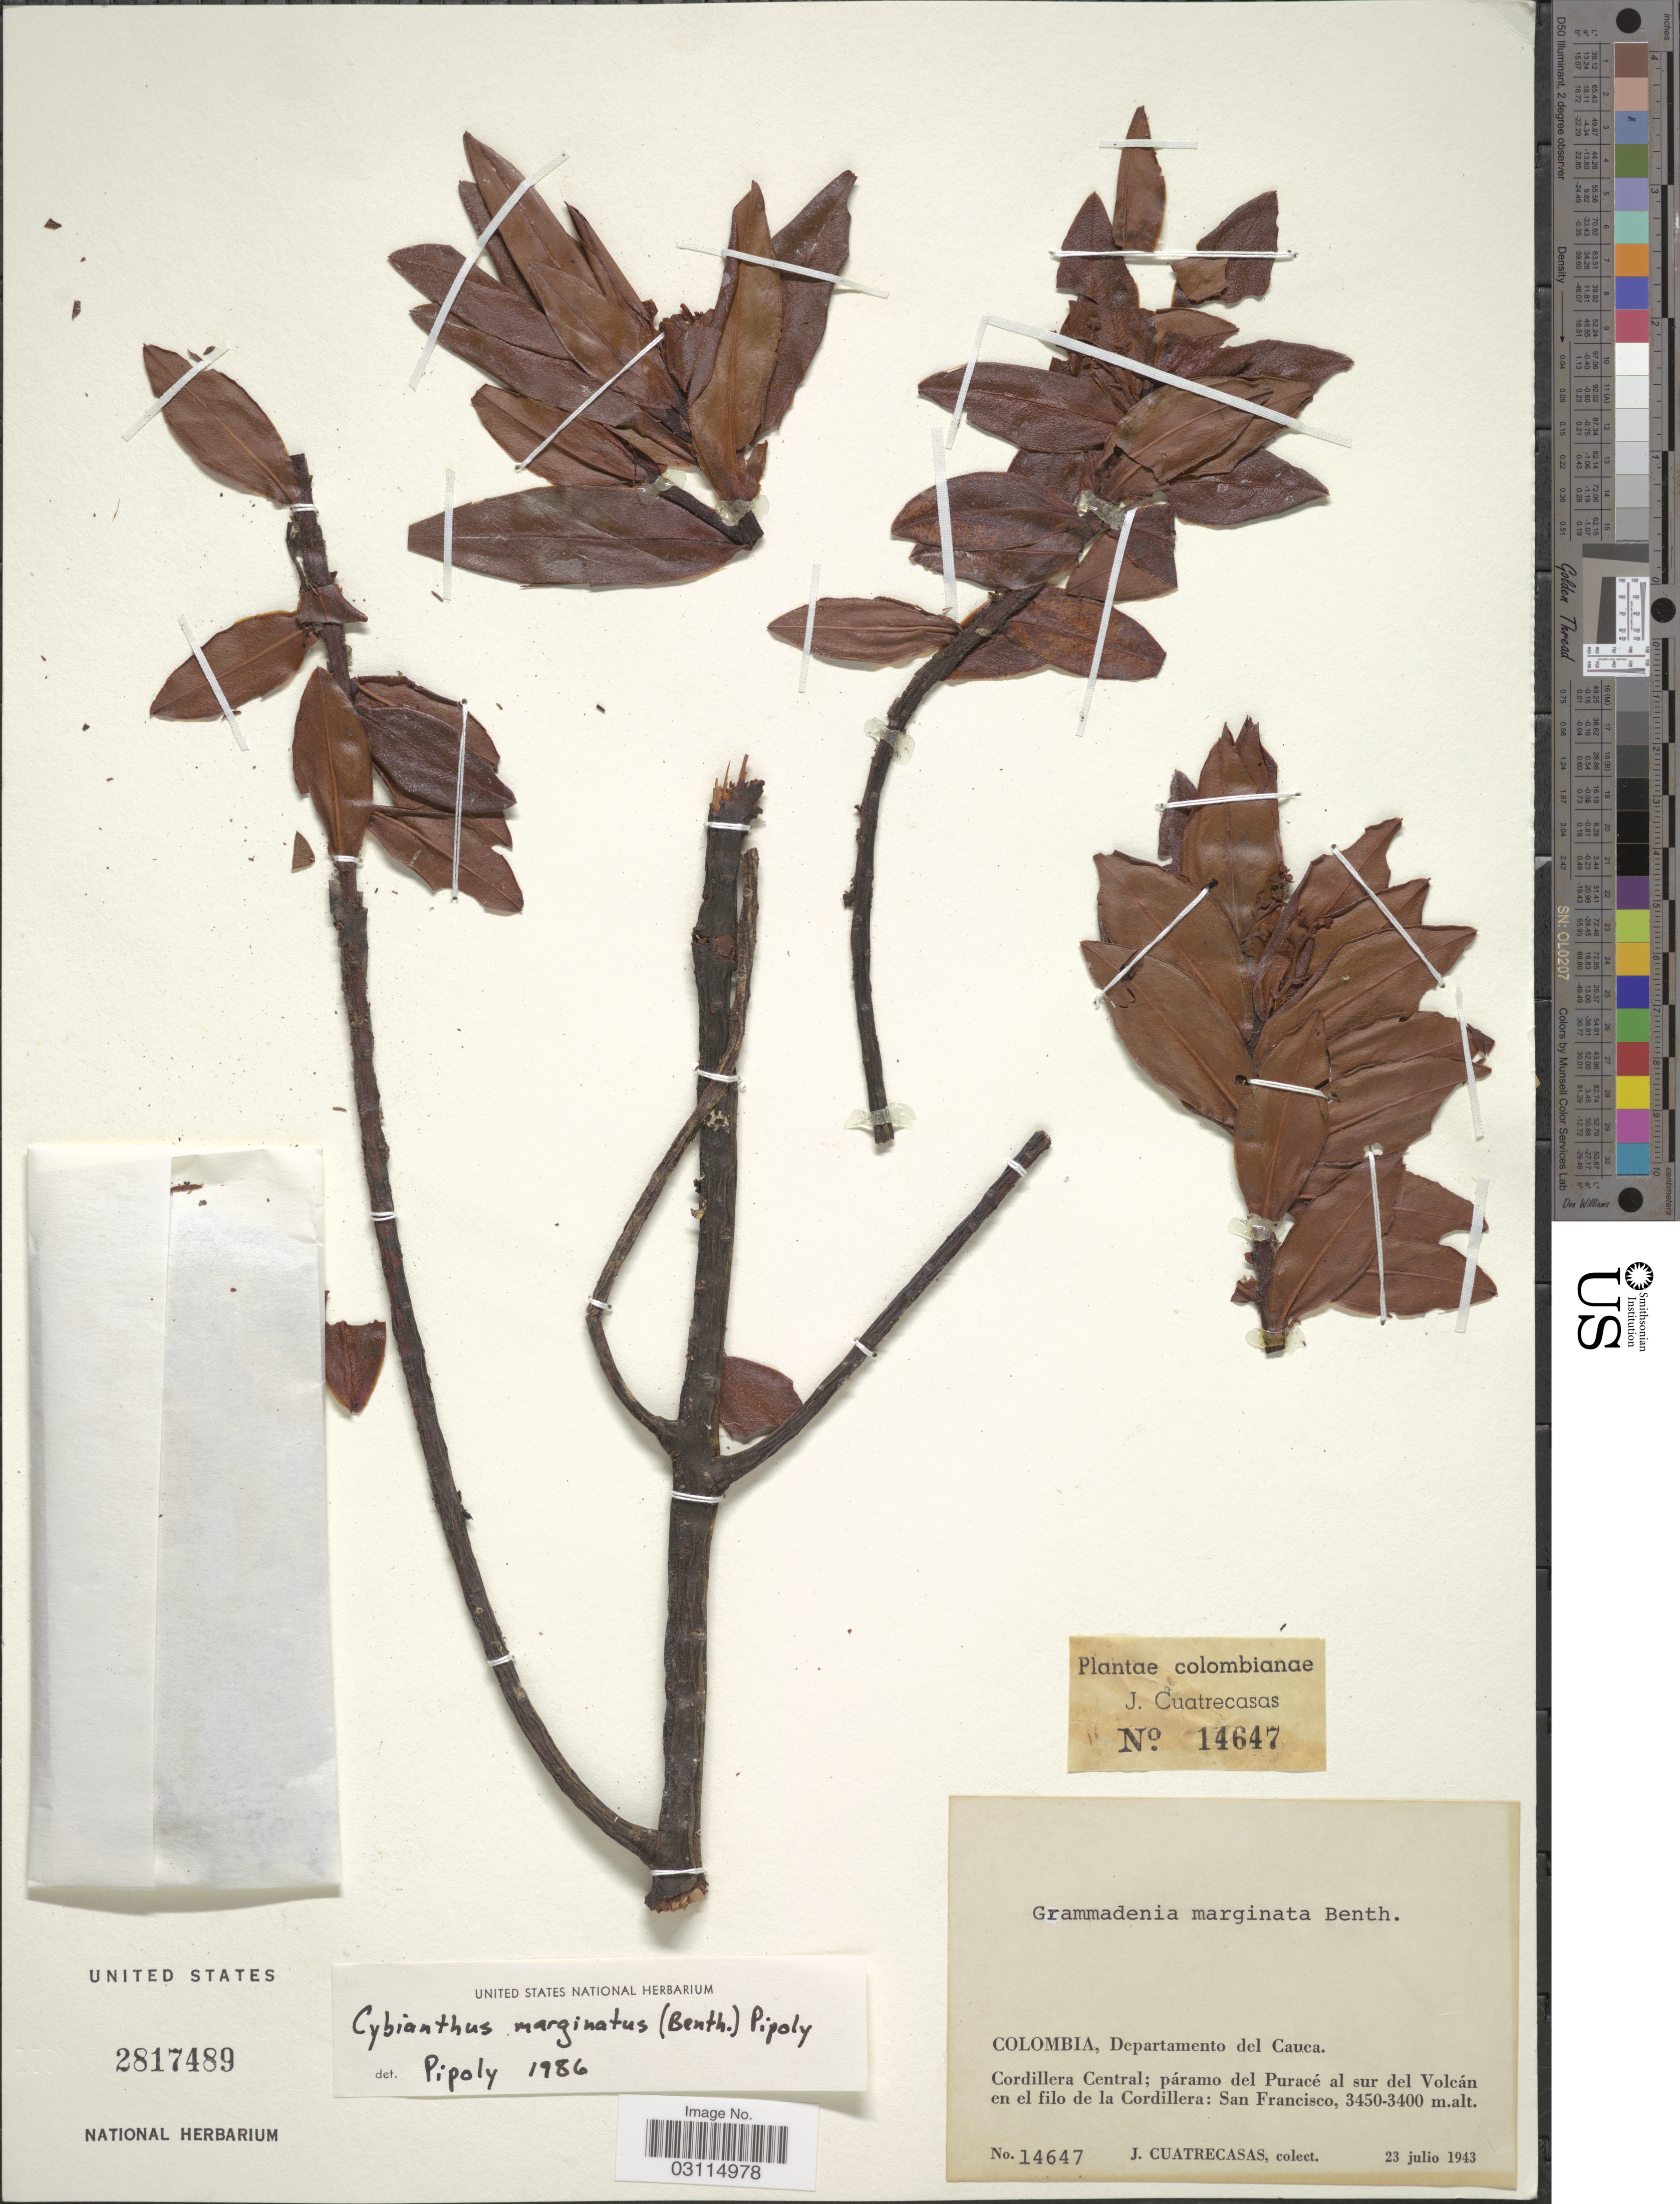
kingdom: Plantae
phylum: Tracheophyta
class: Magnoliopsida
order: Ericales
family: Primulaceae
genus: Cybianthus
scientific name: Cybianthus marginatus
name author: (Benth.) Pipoly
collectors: J. Cuatrecasas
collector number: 14647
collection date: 1943-07-23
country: Colombia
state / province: Cauca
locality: Departamento del Cauca, Cordillera Central; páramo del Puracé al sur del Volcán en el filo de la Cordillera: San Francisco.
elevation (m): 3400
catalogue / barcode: US 2817489